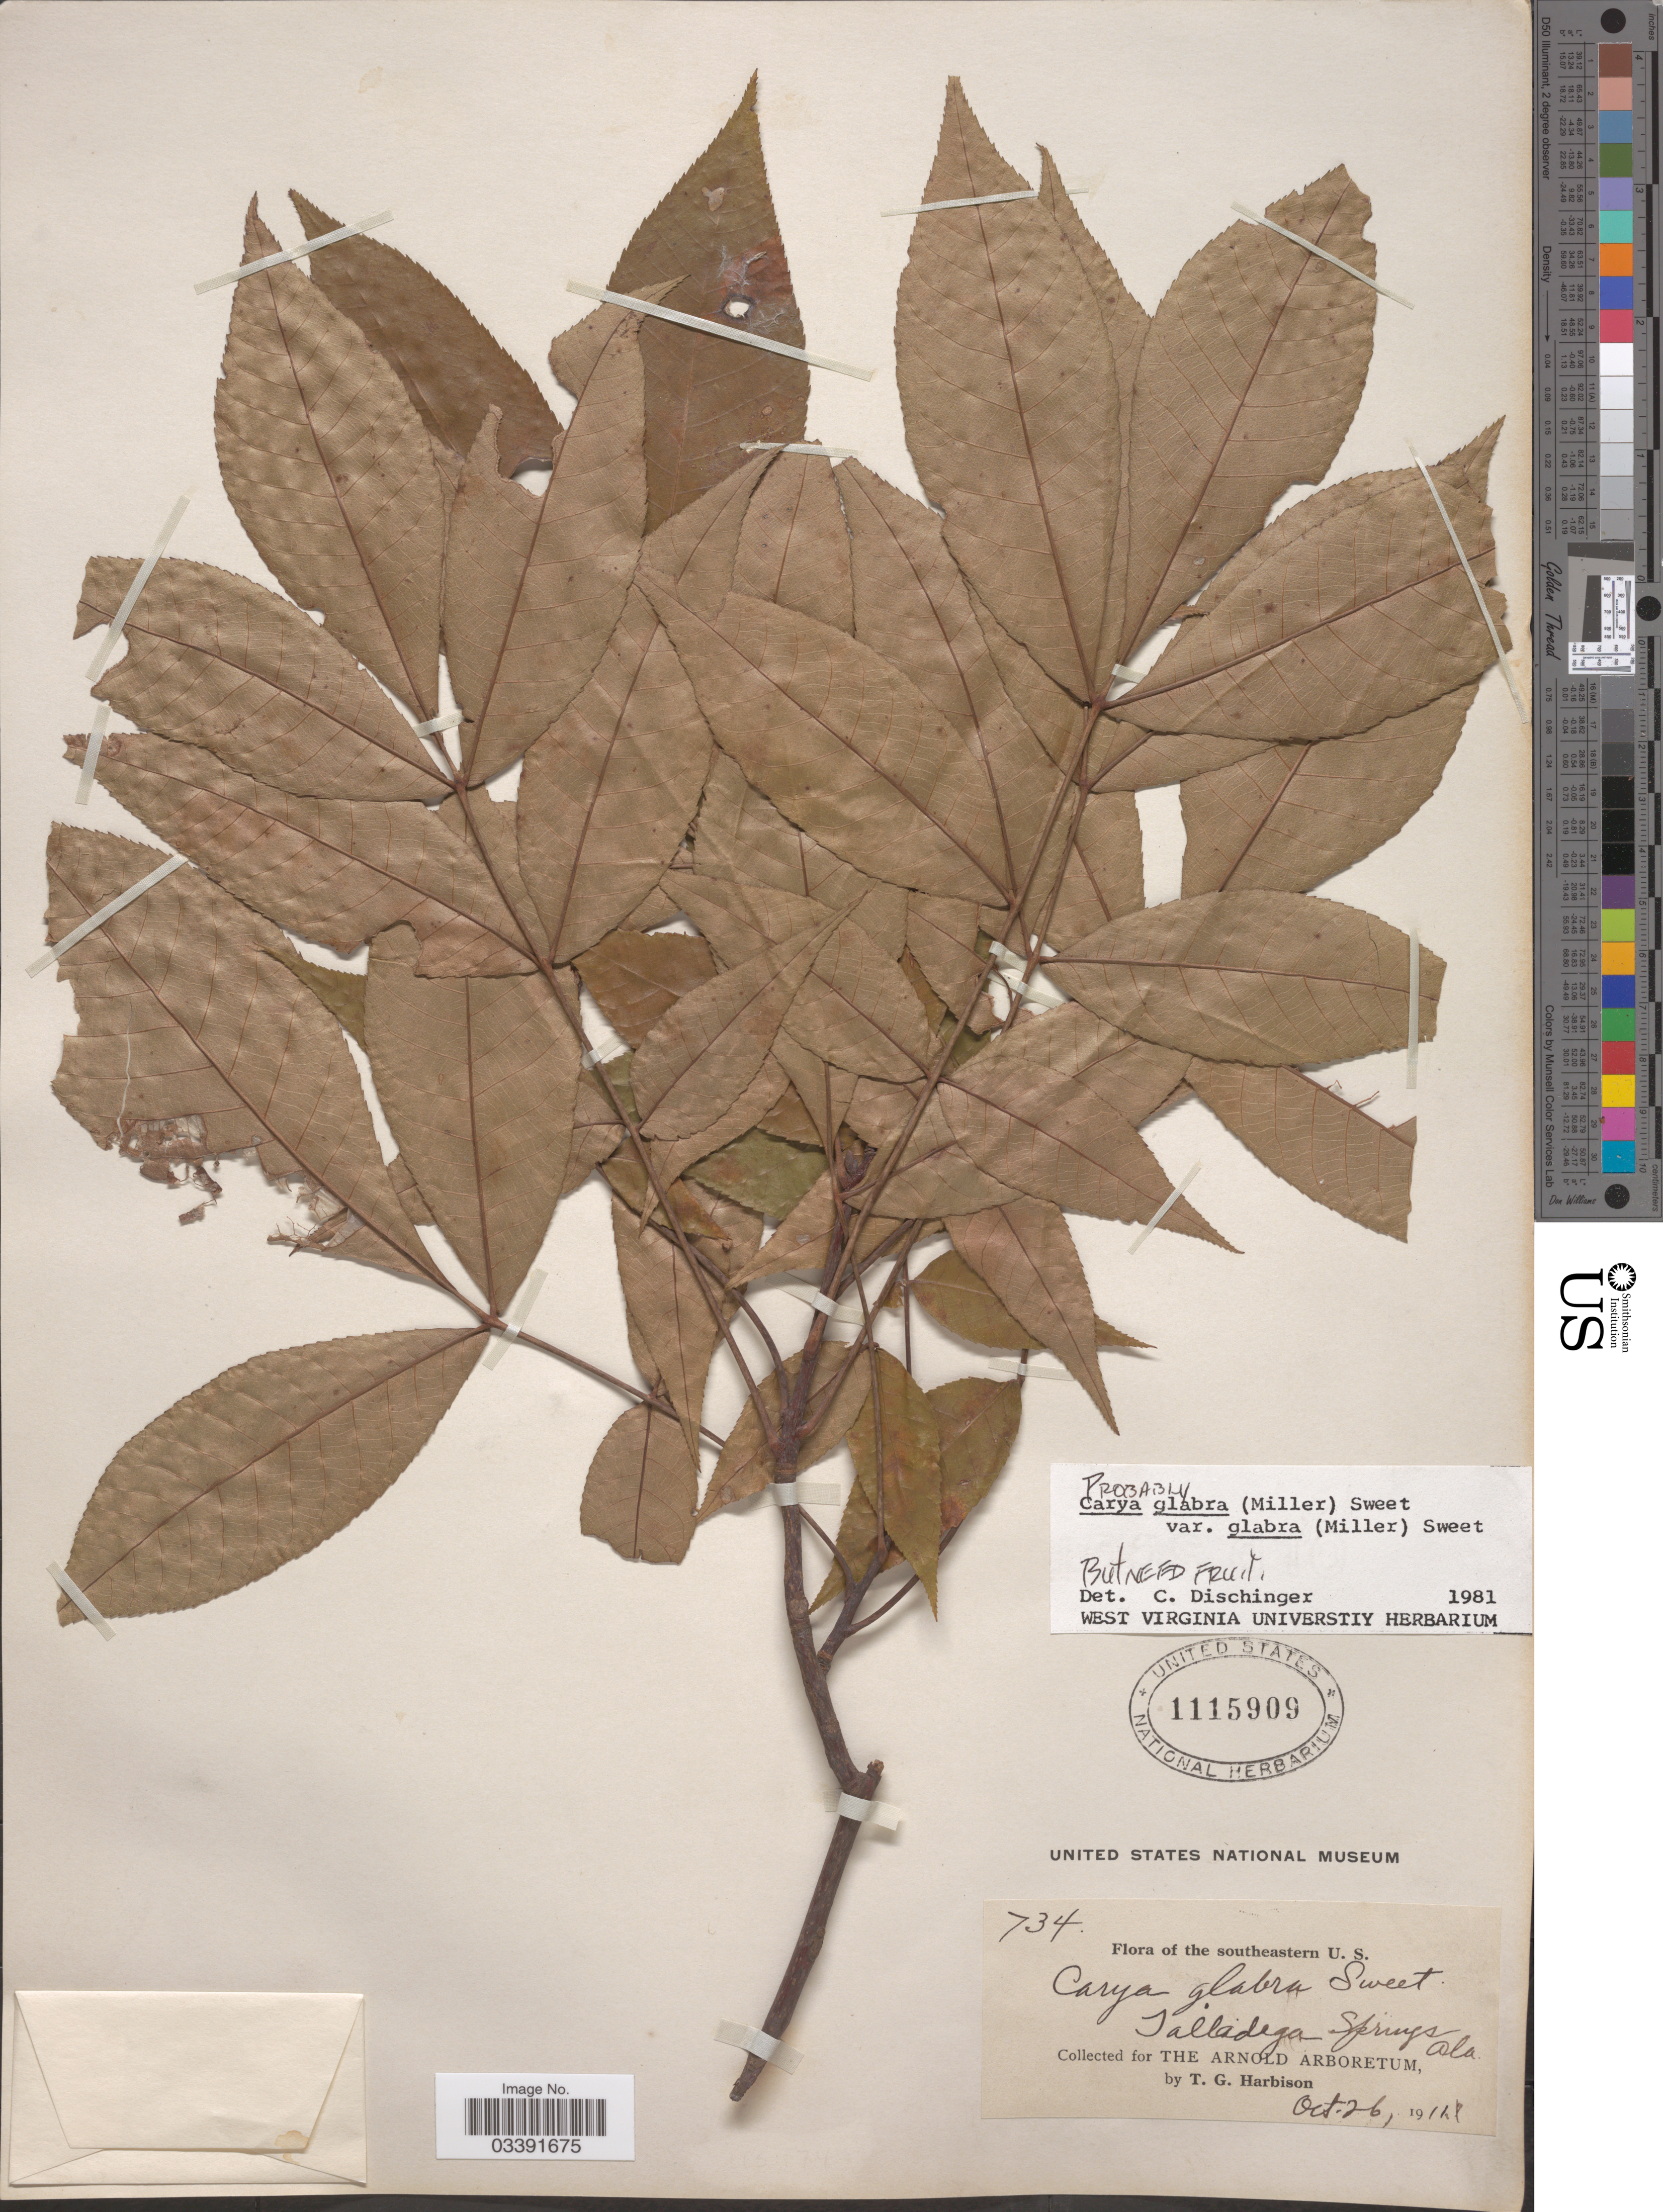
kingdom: Plantae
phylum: Tracheophyta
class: Magnoliopsida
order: Fagales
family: Juglandaceae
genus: Carya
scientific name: Carya glabra var. glabra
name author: (Mill.) Sweet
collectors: T. Harbison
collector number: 734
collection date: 1911-10-26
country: United States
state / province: Alabama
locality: Southeastern U. S. Talladega Springs.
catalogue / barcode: US 1115909